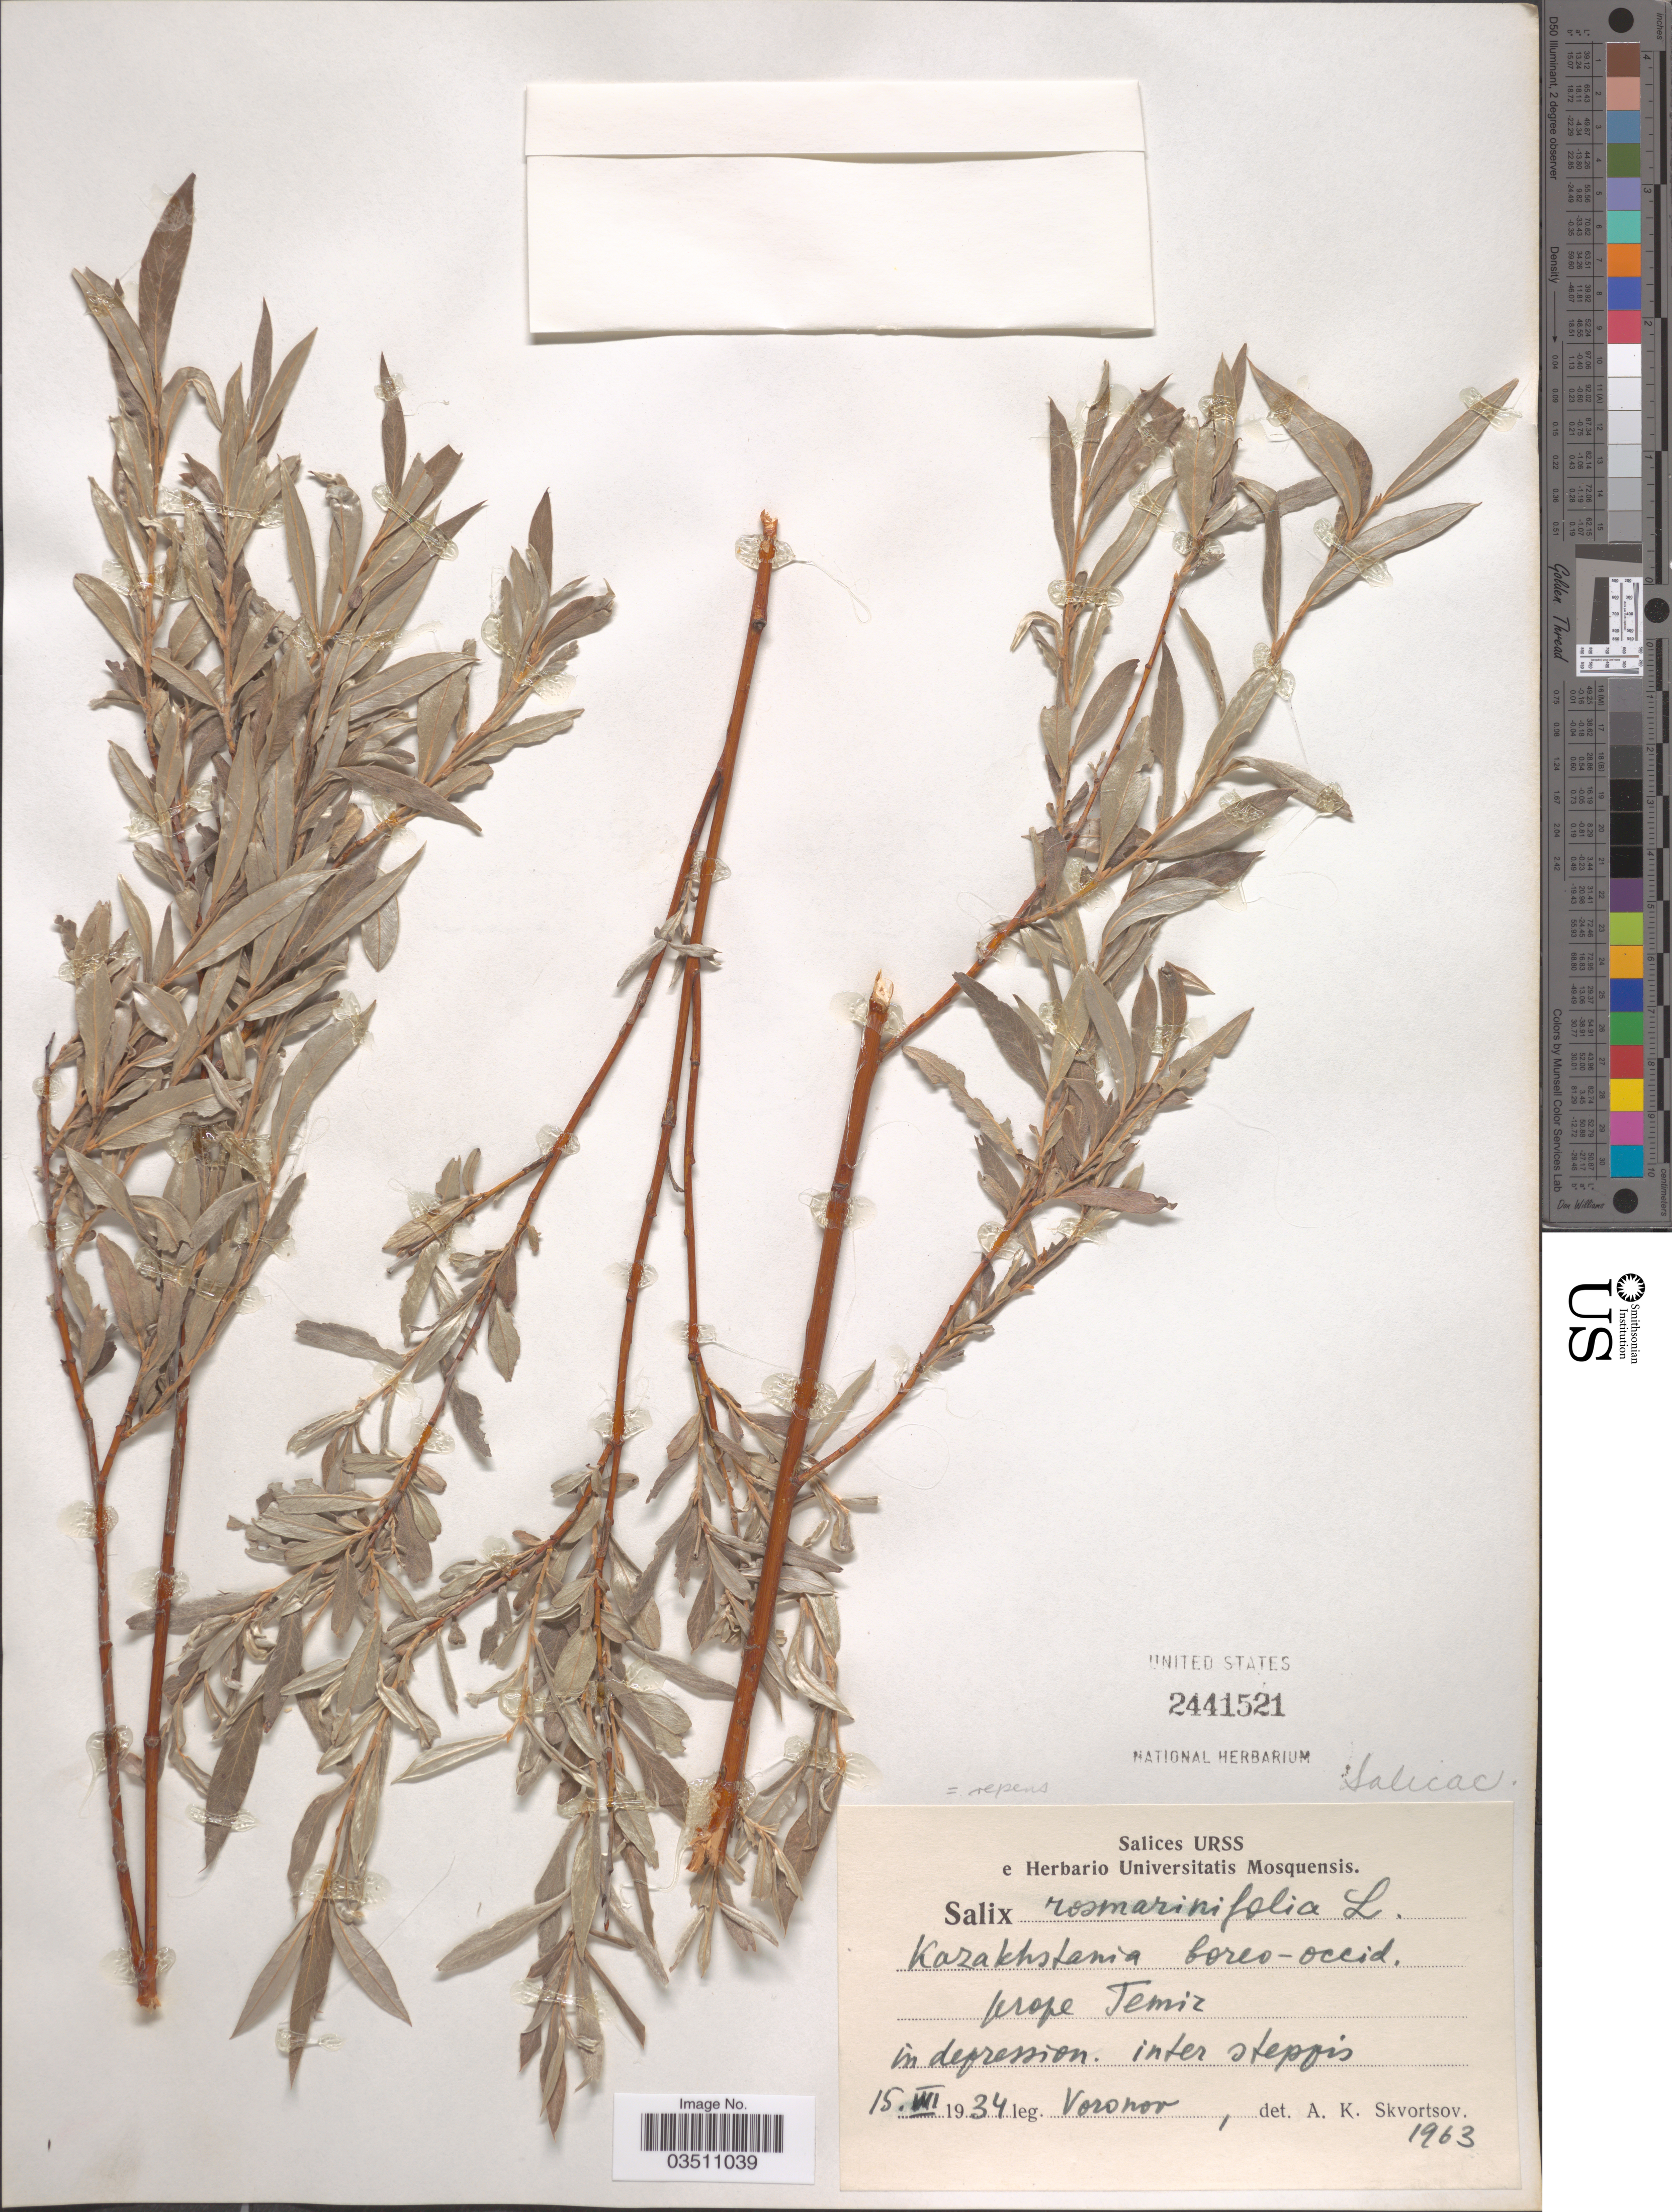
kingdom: Plantae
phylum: Tracheophyta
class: Magnoliopsida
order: Malpighiales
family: Salicaceae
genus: Salix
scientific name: Salix repens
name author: L.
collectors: Voronov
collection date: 1934-07-15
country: Kazakhstan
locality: Kazakhstania boreo-occid. prope Temiz.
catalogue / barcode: US 2441521